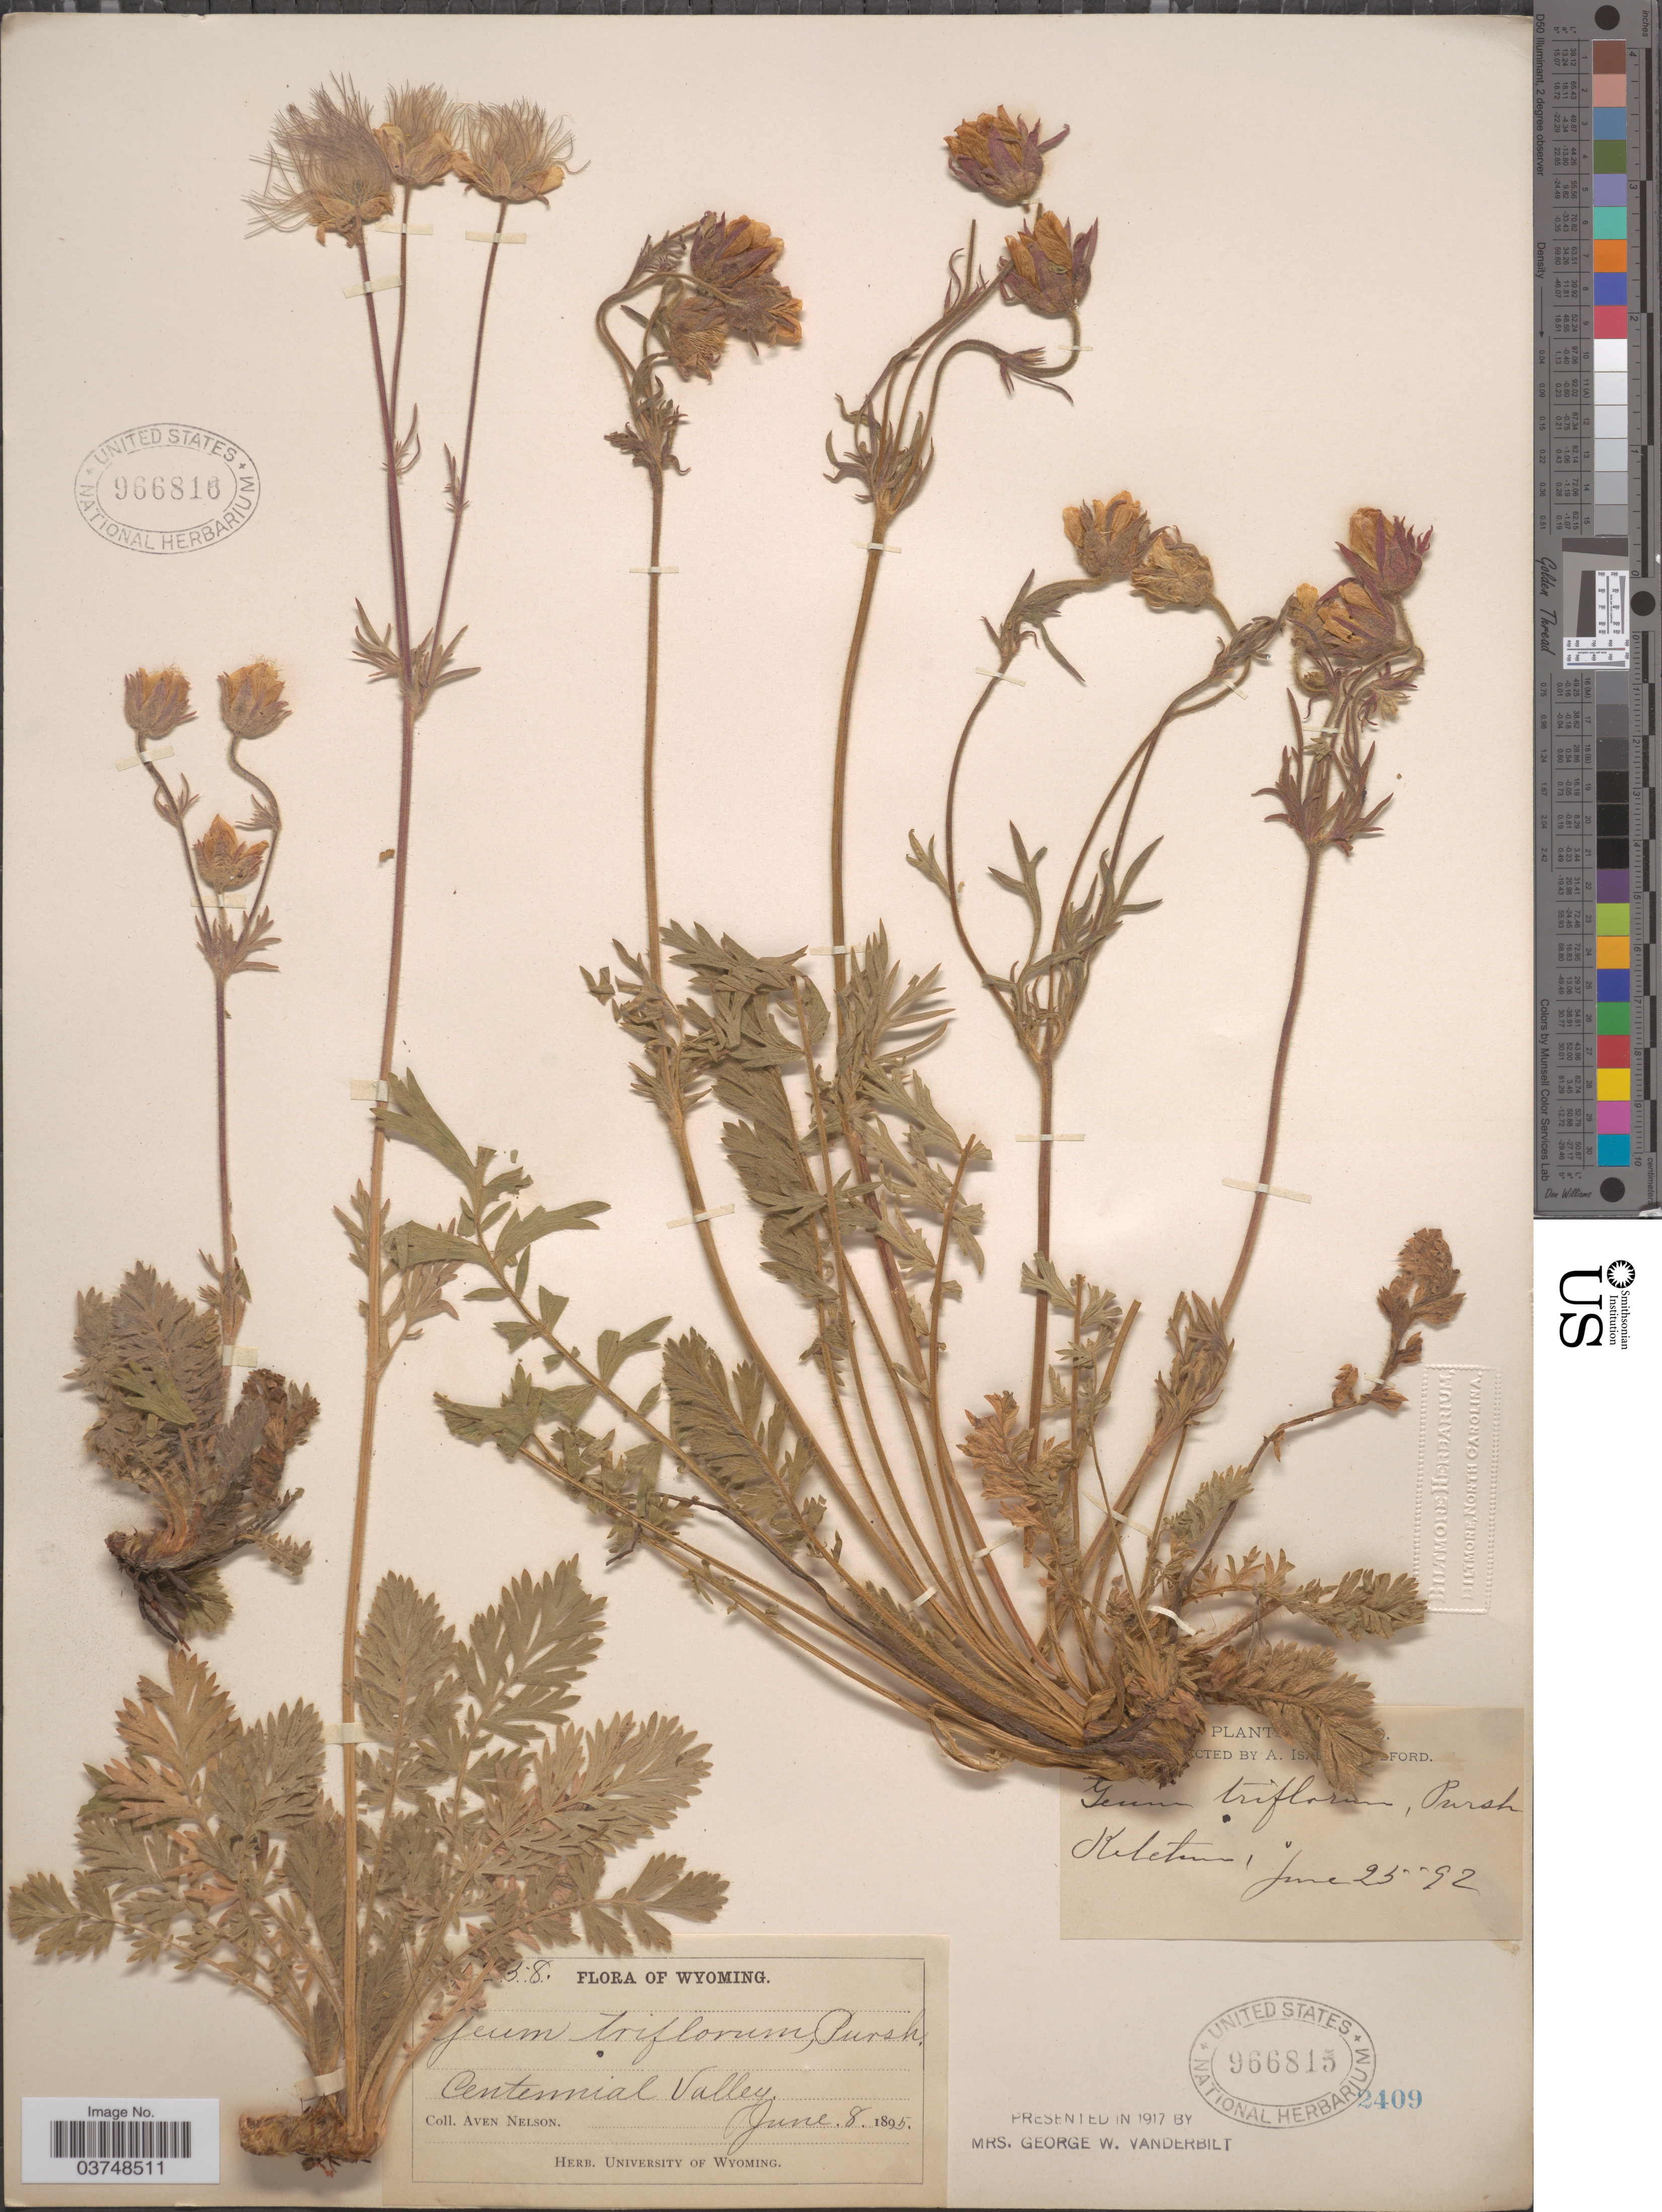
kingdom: Plantae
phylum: Tracheophyta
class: Magnoliopsida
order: Rosales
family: Rosaceae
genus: Geum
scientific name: Geum triflorum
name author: Pursh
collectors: I. Mulford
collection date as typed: Transcribed d/m/y: 25/6/92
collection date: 1892-06-25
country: United States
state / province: Idaho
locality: Ketchum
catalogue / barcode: US 966815